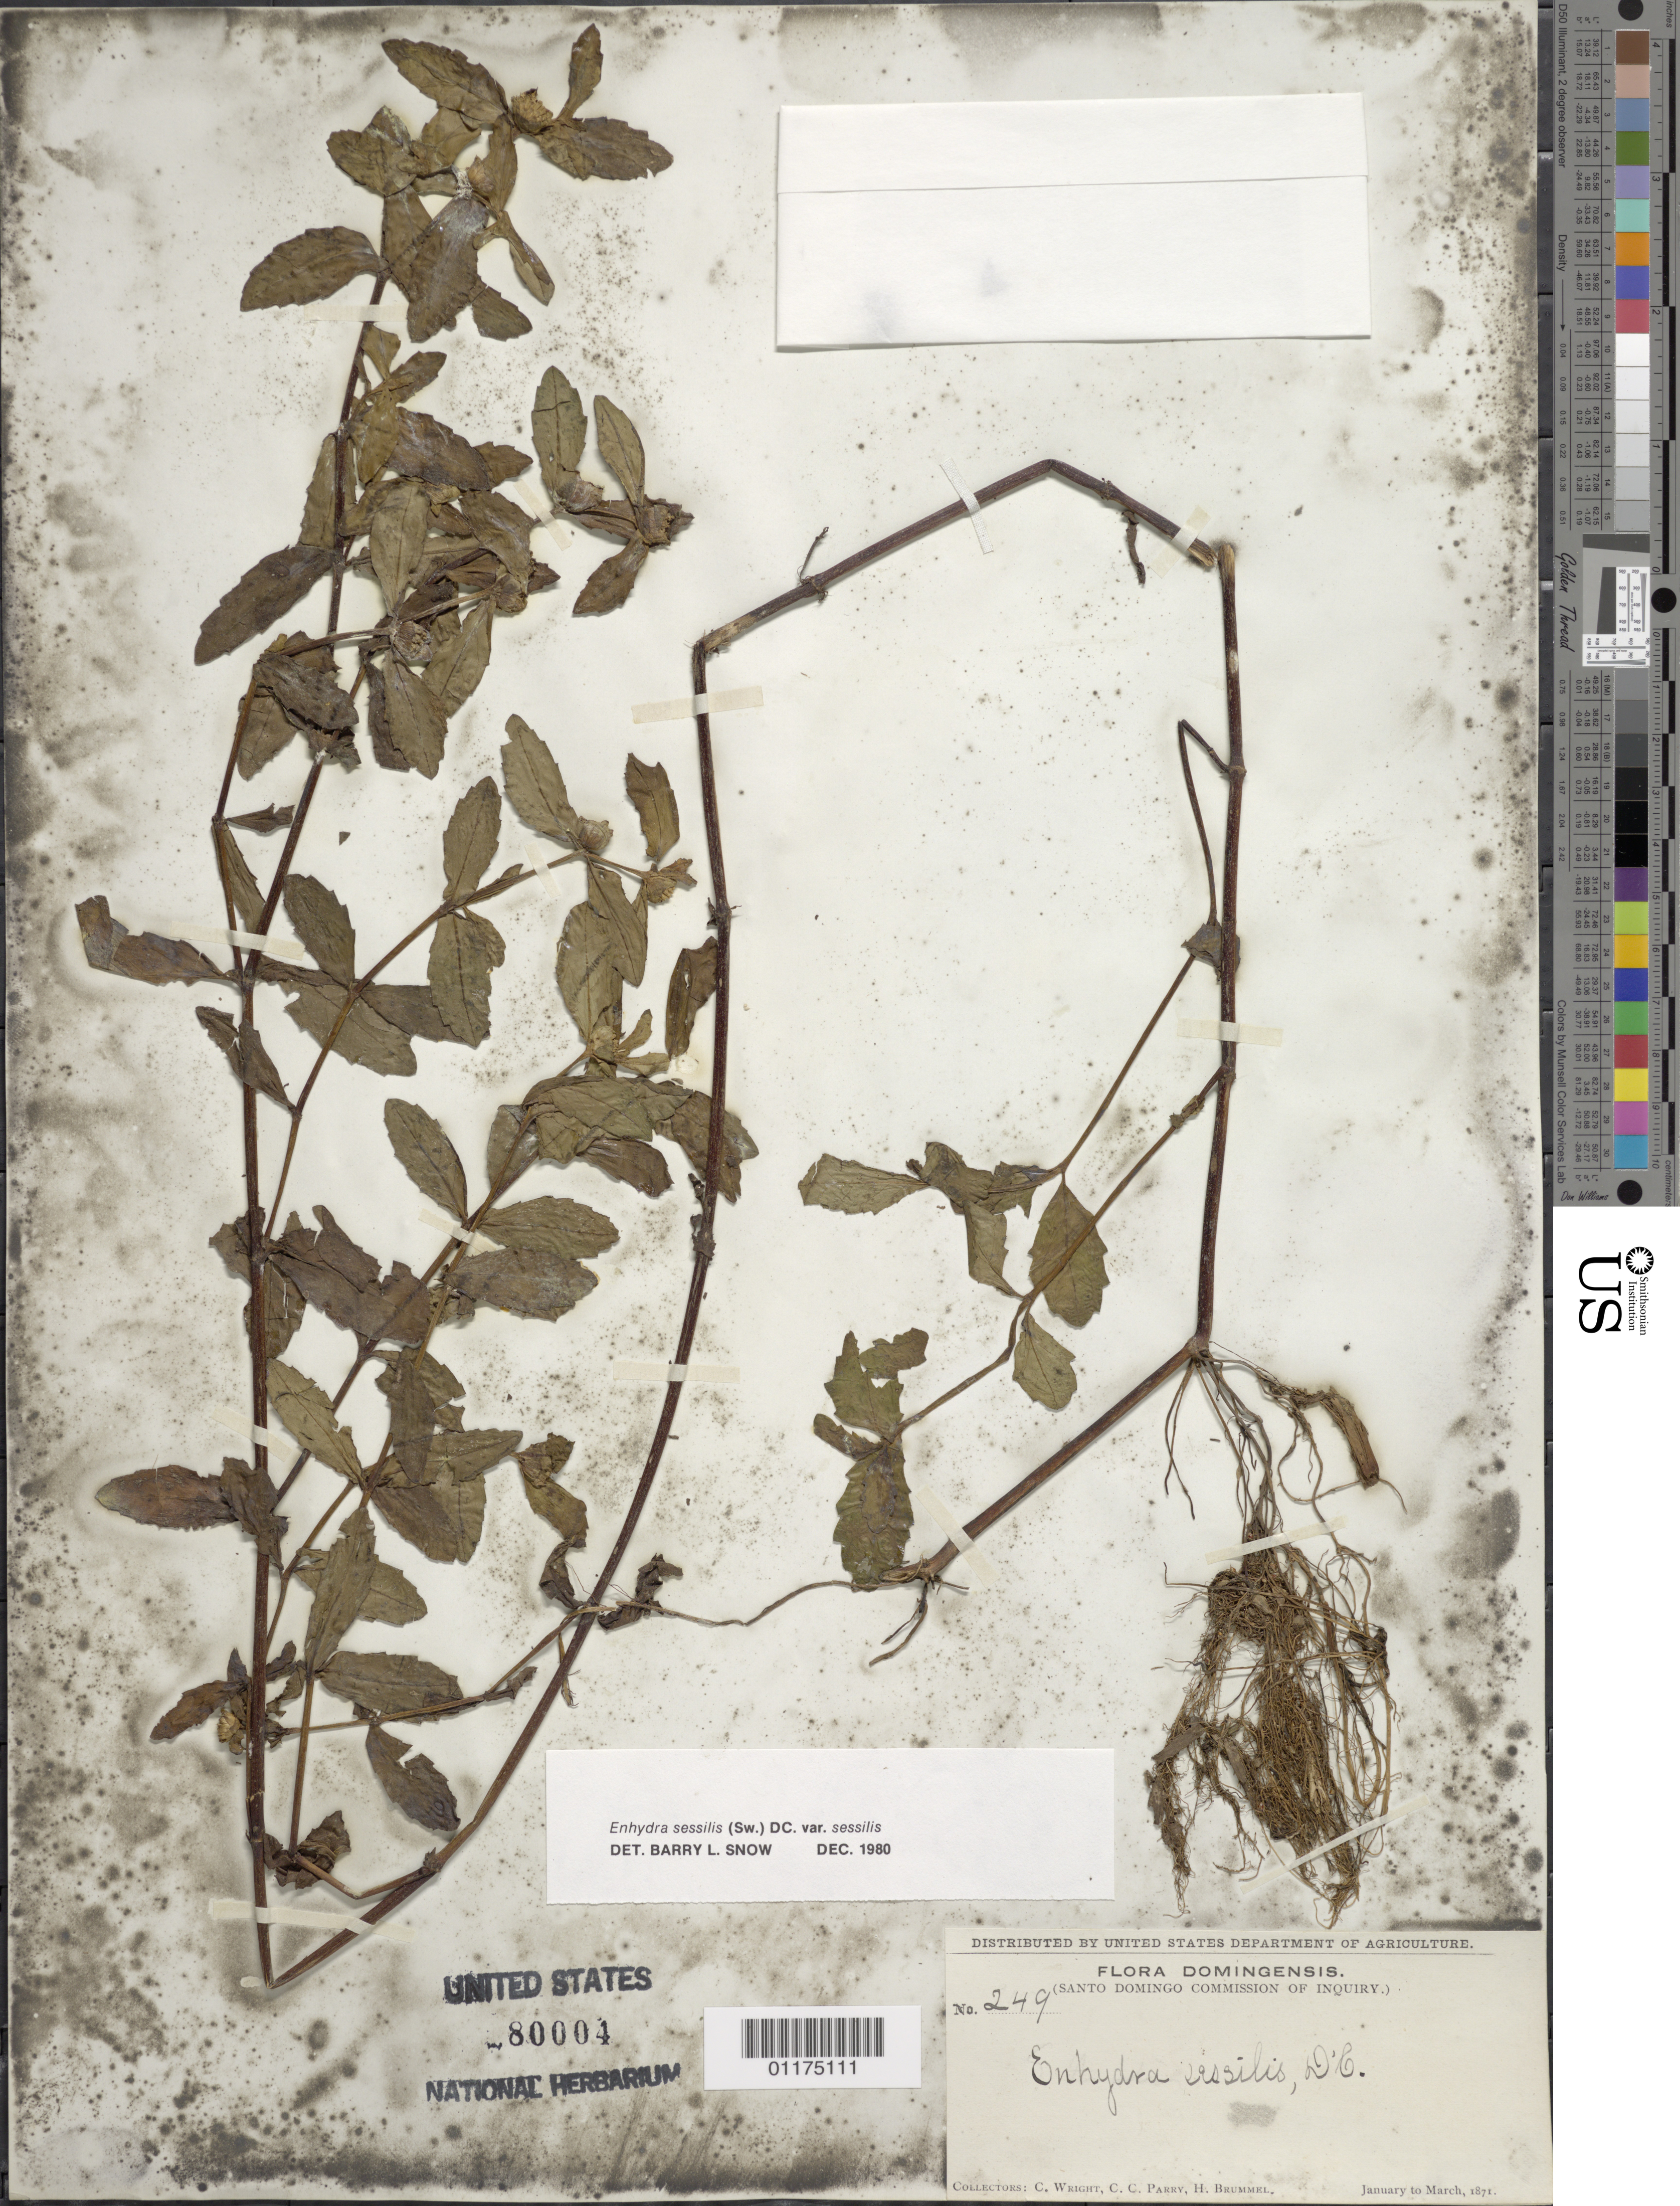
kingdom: Plantae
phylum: Tracheophyta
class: Magnoliopsida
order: Asterales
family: Asteraceae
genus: Enhydra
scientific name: Enhydra sessilis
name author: (Sw.) DC.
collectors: C. Wright, C. C. Parry & H. Brummel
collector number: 249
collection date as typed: Jan 1871 to Mar 1871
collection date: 1871-01/1871-03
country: Dominican Republic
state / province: Santo Domingo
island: Hispaniola I.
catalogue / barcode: US 80004